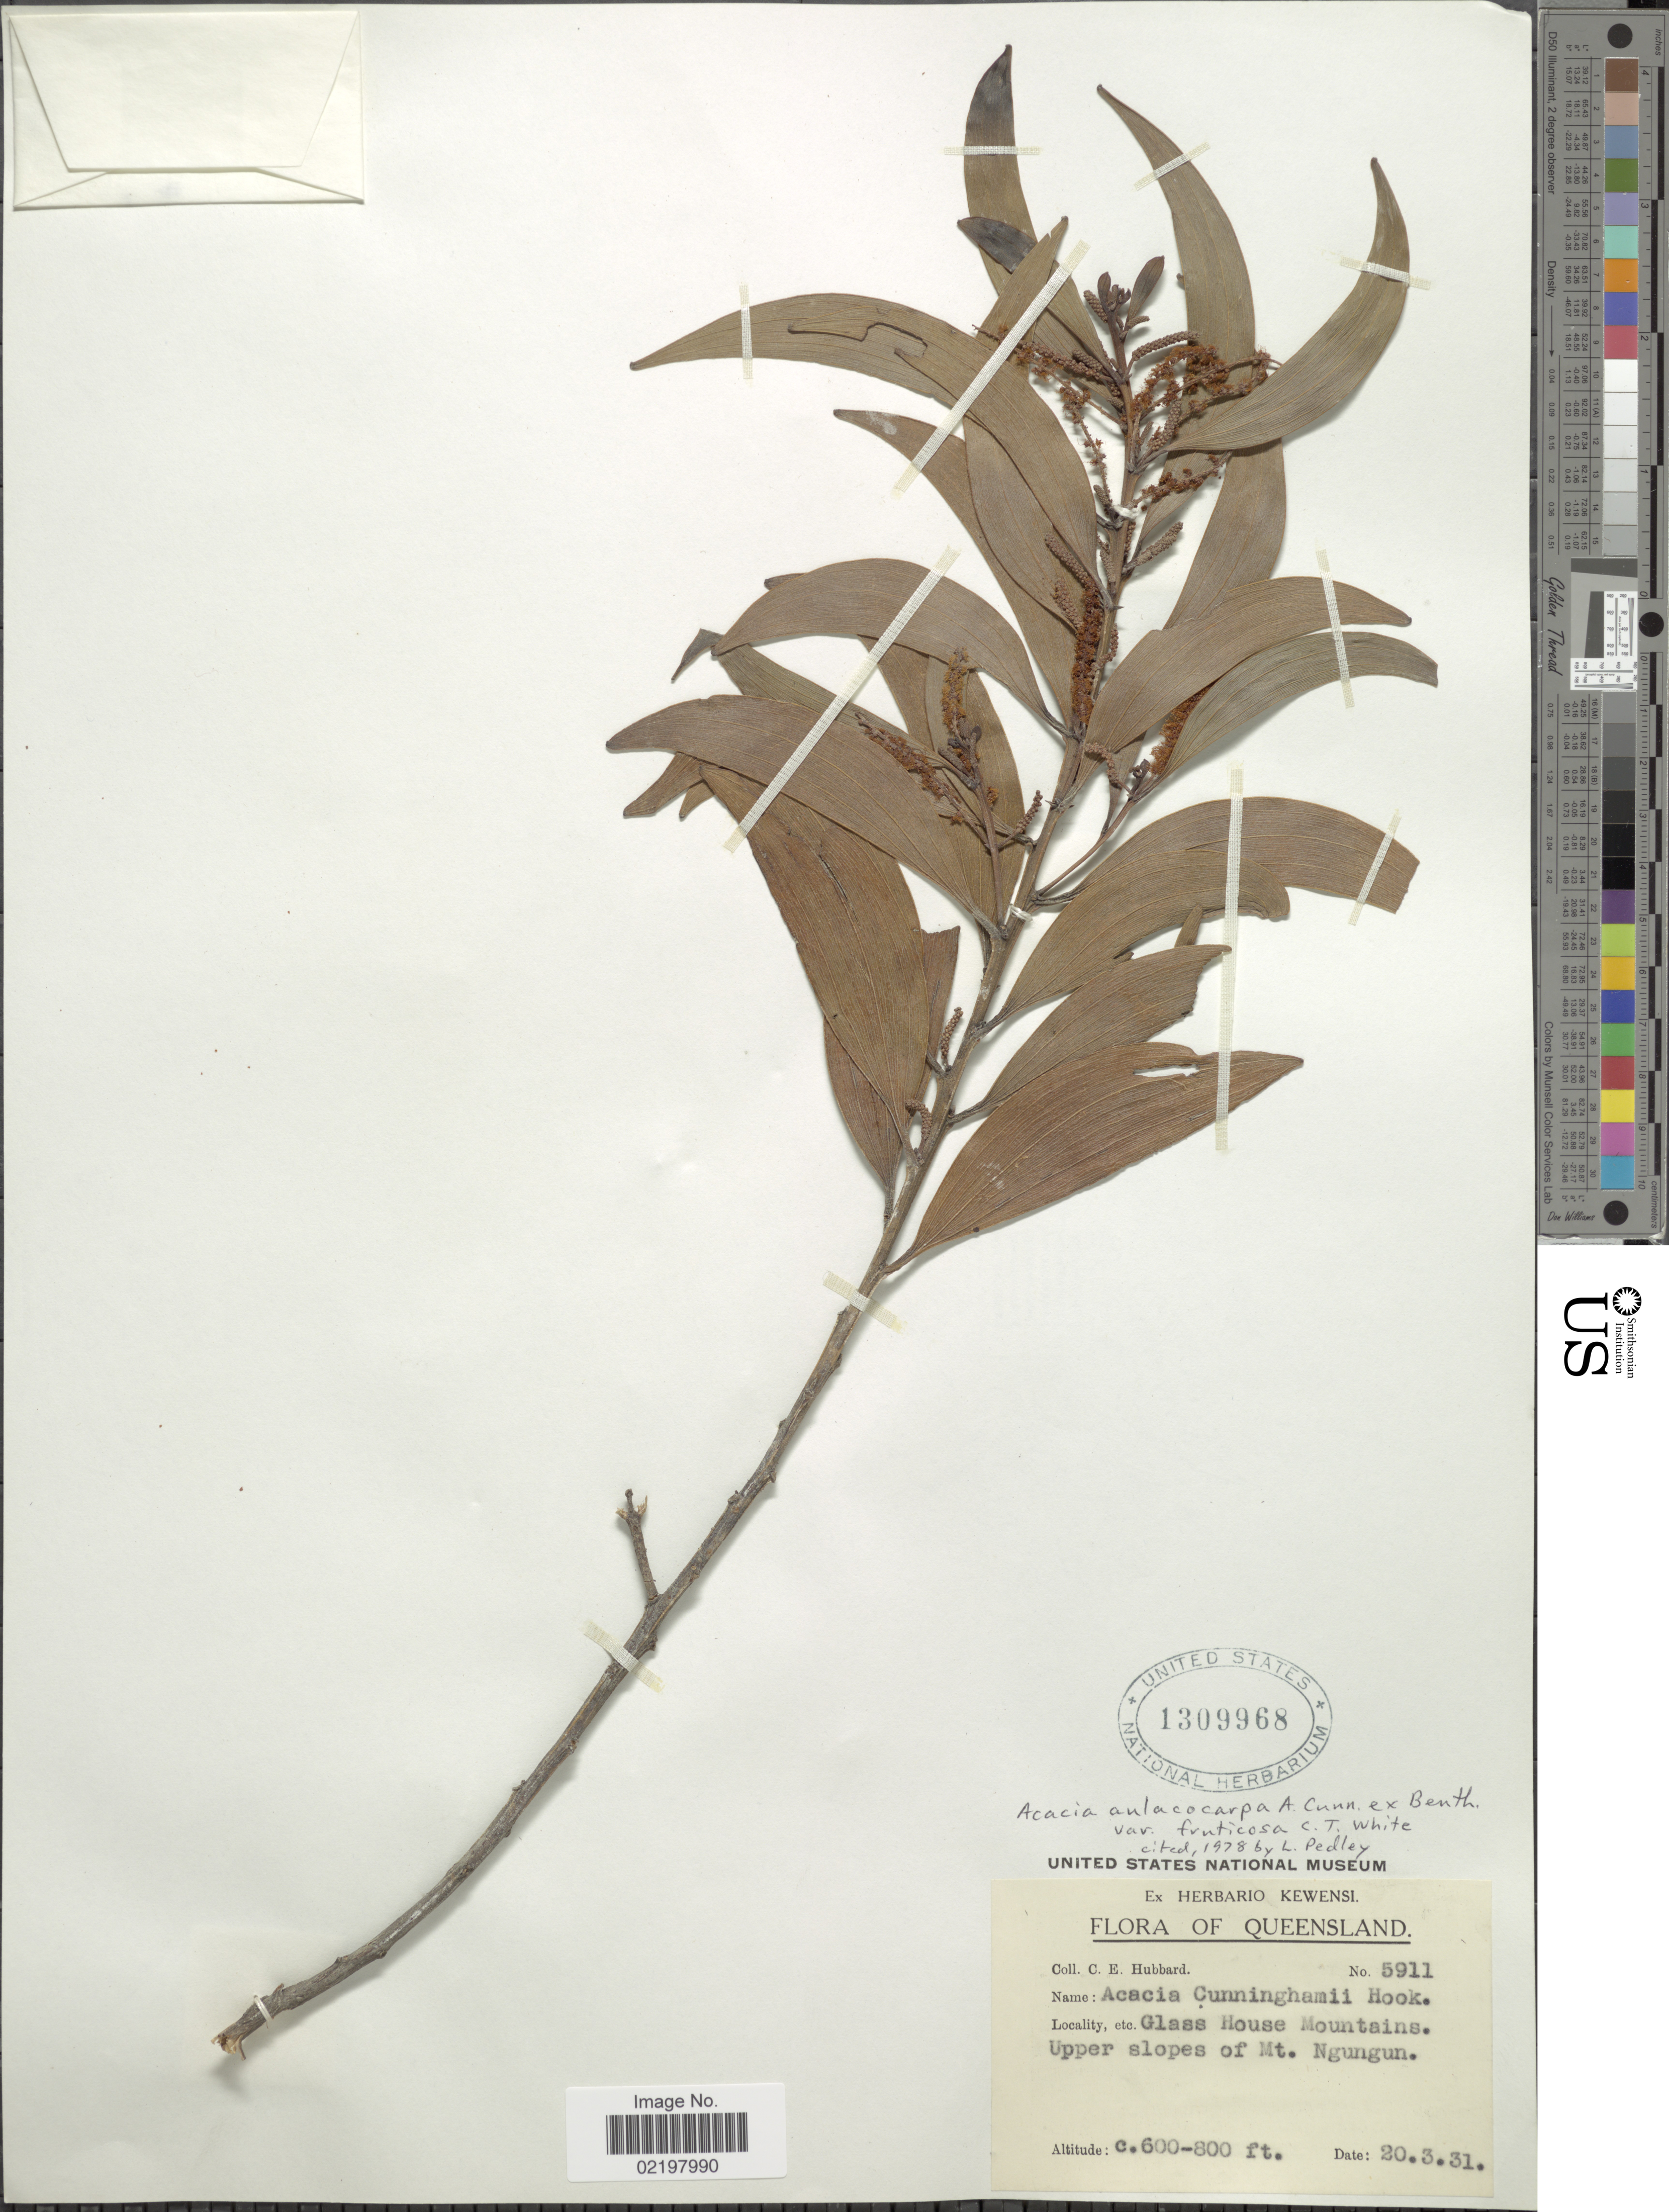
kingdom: Plantae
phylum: Tracheophyta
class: Magnoliopsida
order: Fabales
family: Fabaceae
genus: Acacia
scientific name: Acacia aulacocarpa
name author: A. Cunn. ex Benth.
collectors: C. E. Hubbard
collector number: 5911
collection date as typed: Transcribed d/m/y: 20/3/31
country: Australia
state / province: Queensland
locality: Glass House Mountains, Upper slopes of Mt. Ngungun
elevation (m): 183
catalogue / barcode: US 1309968